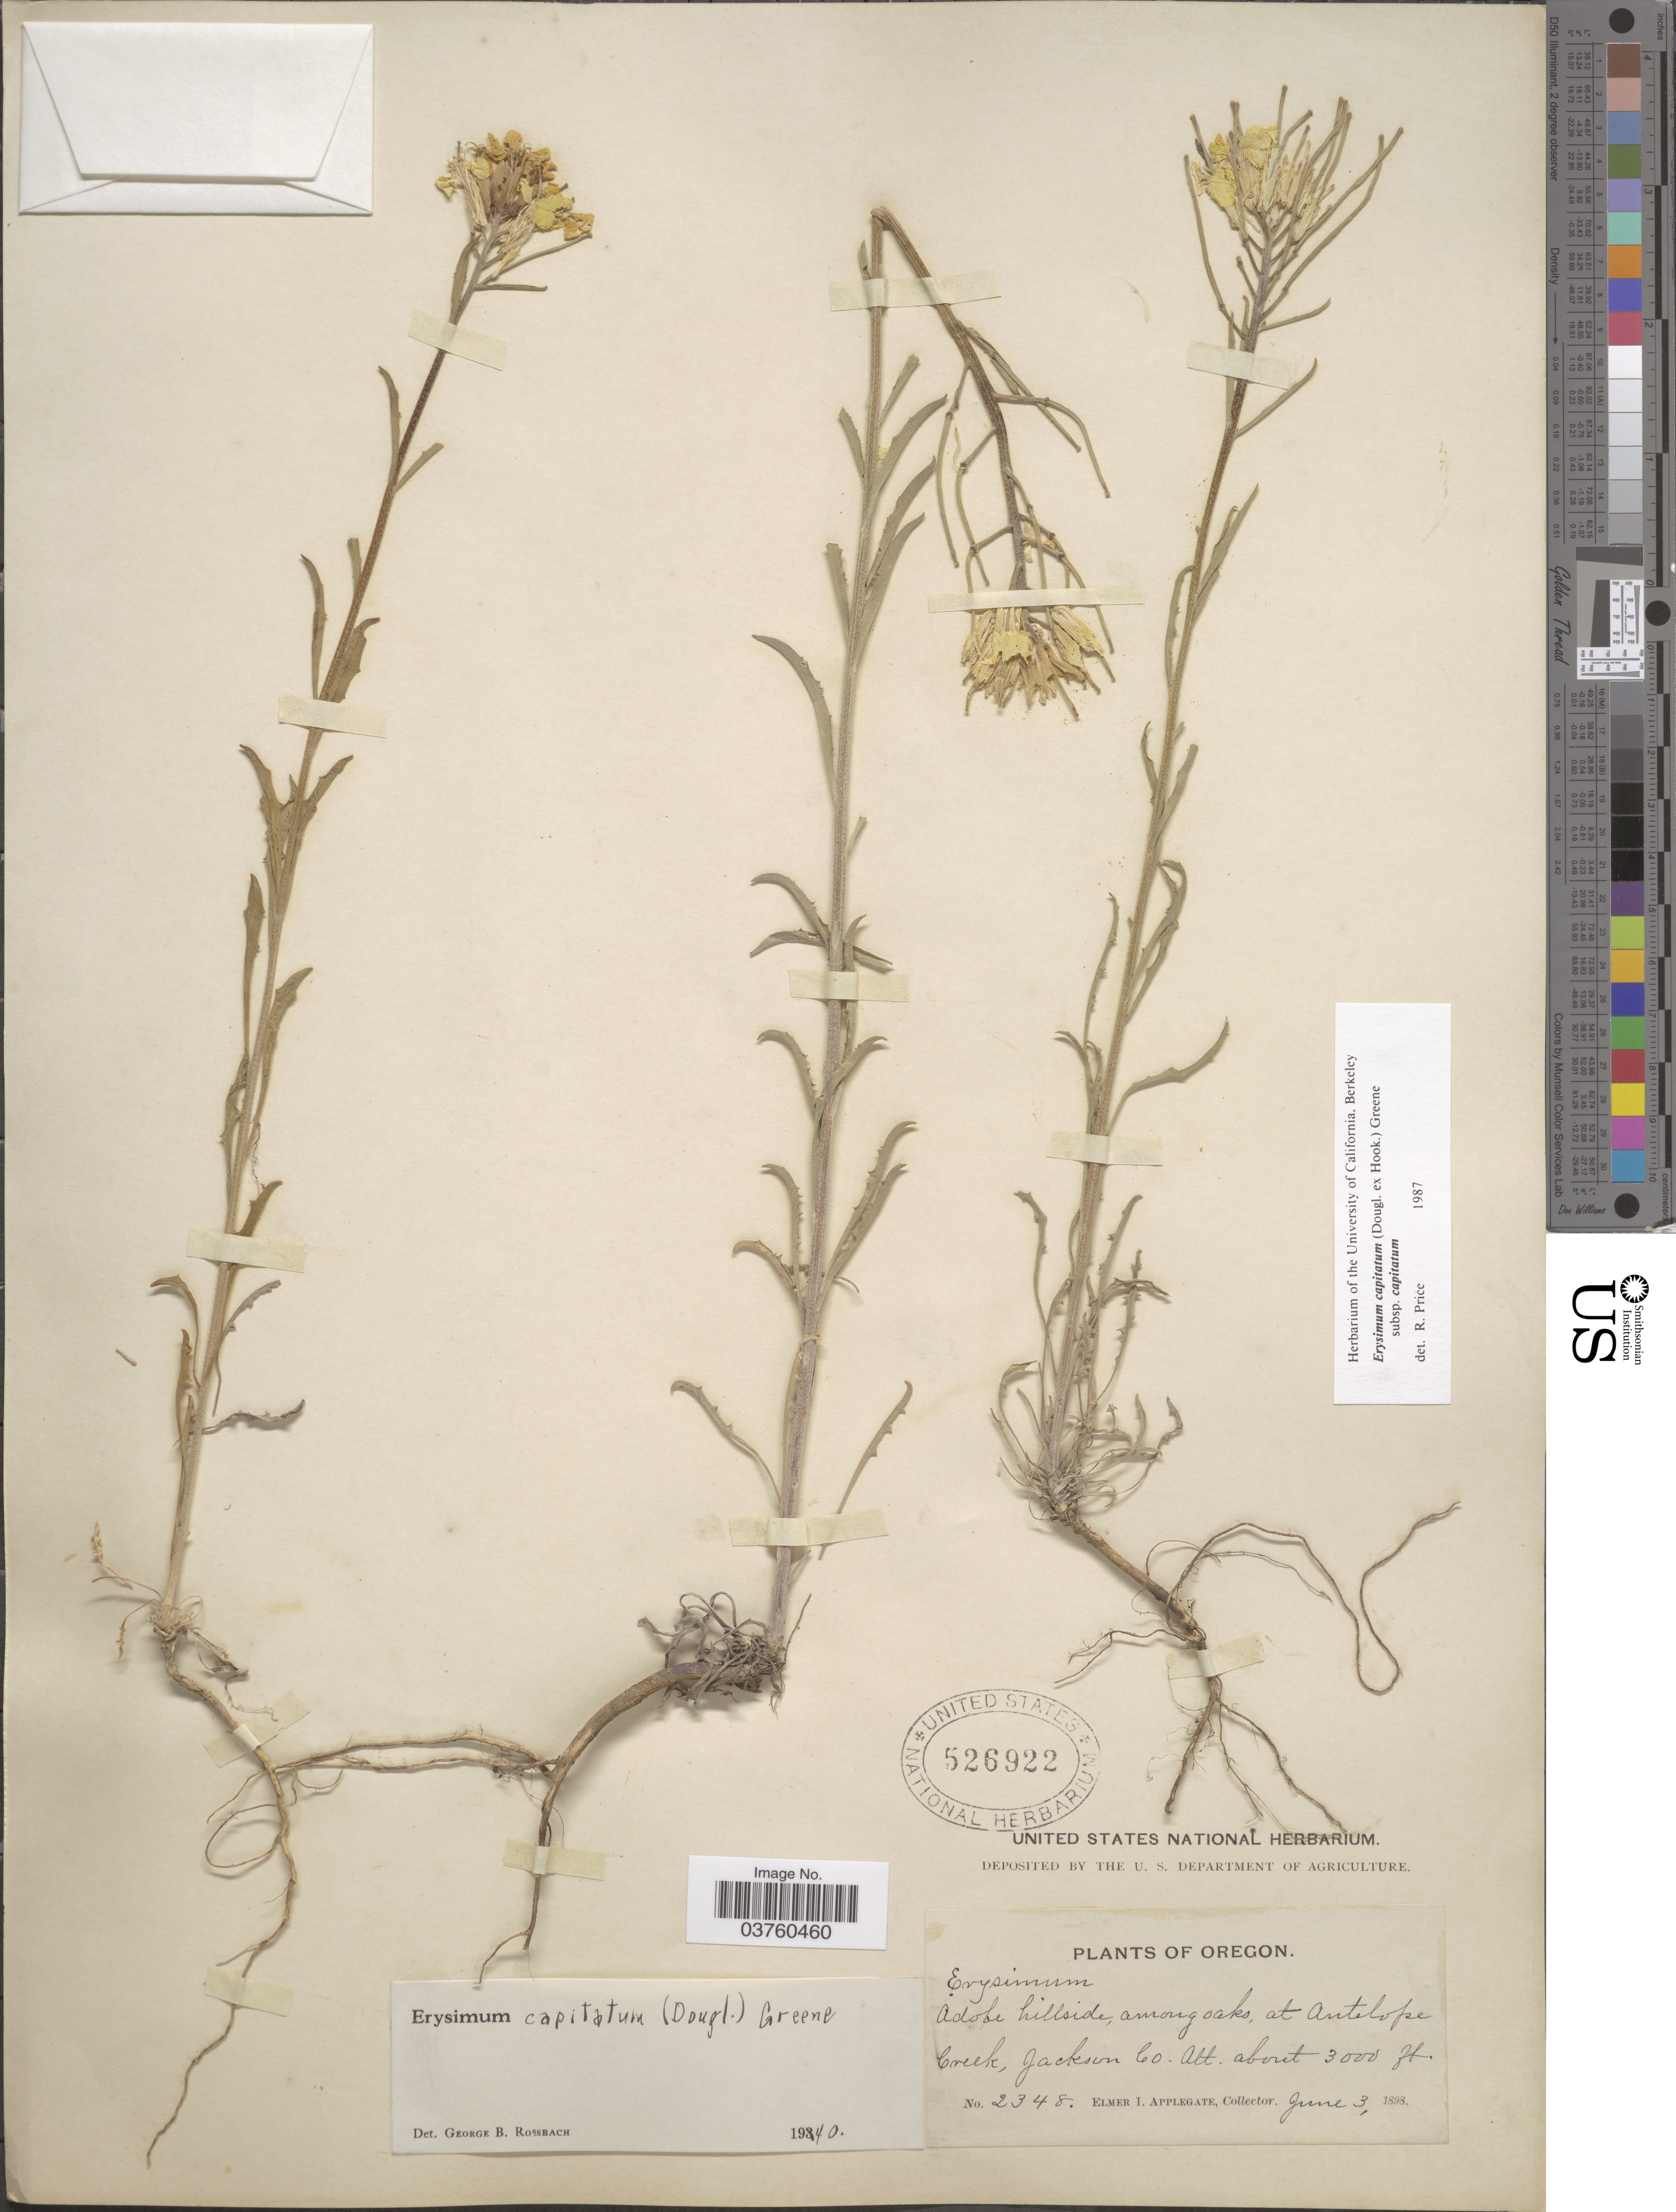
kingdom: Plantae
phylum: Tracheophyta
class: Magnoliopsida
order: Brassicales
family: Brassicaceae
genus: Erysimum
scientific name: Erysimum capitatum subsp. capitatum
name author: (Douglas ex Hook.) Greene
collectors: E. I. Applegate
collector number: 2348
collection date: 1898-06-03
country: United States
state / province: Oregon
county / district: Jackson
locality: Adobe hillside, among oaks, at Antelope Creek, Jackson Co.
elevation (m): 914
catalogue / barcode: US 526922